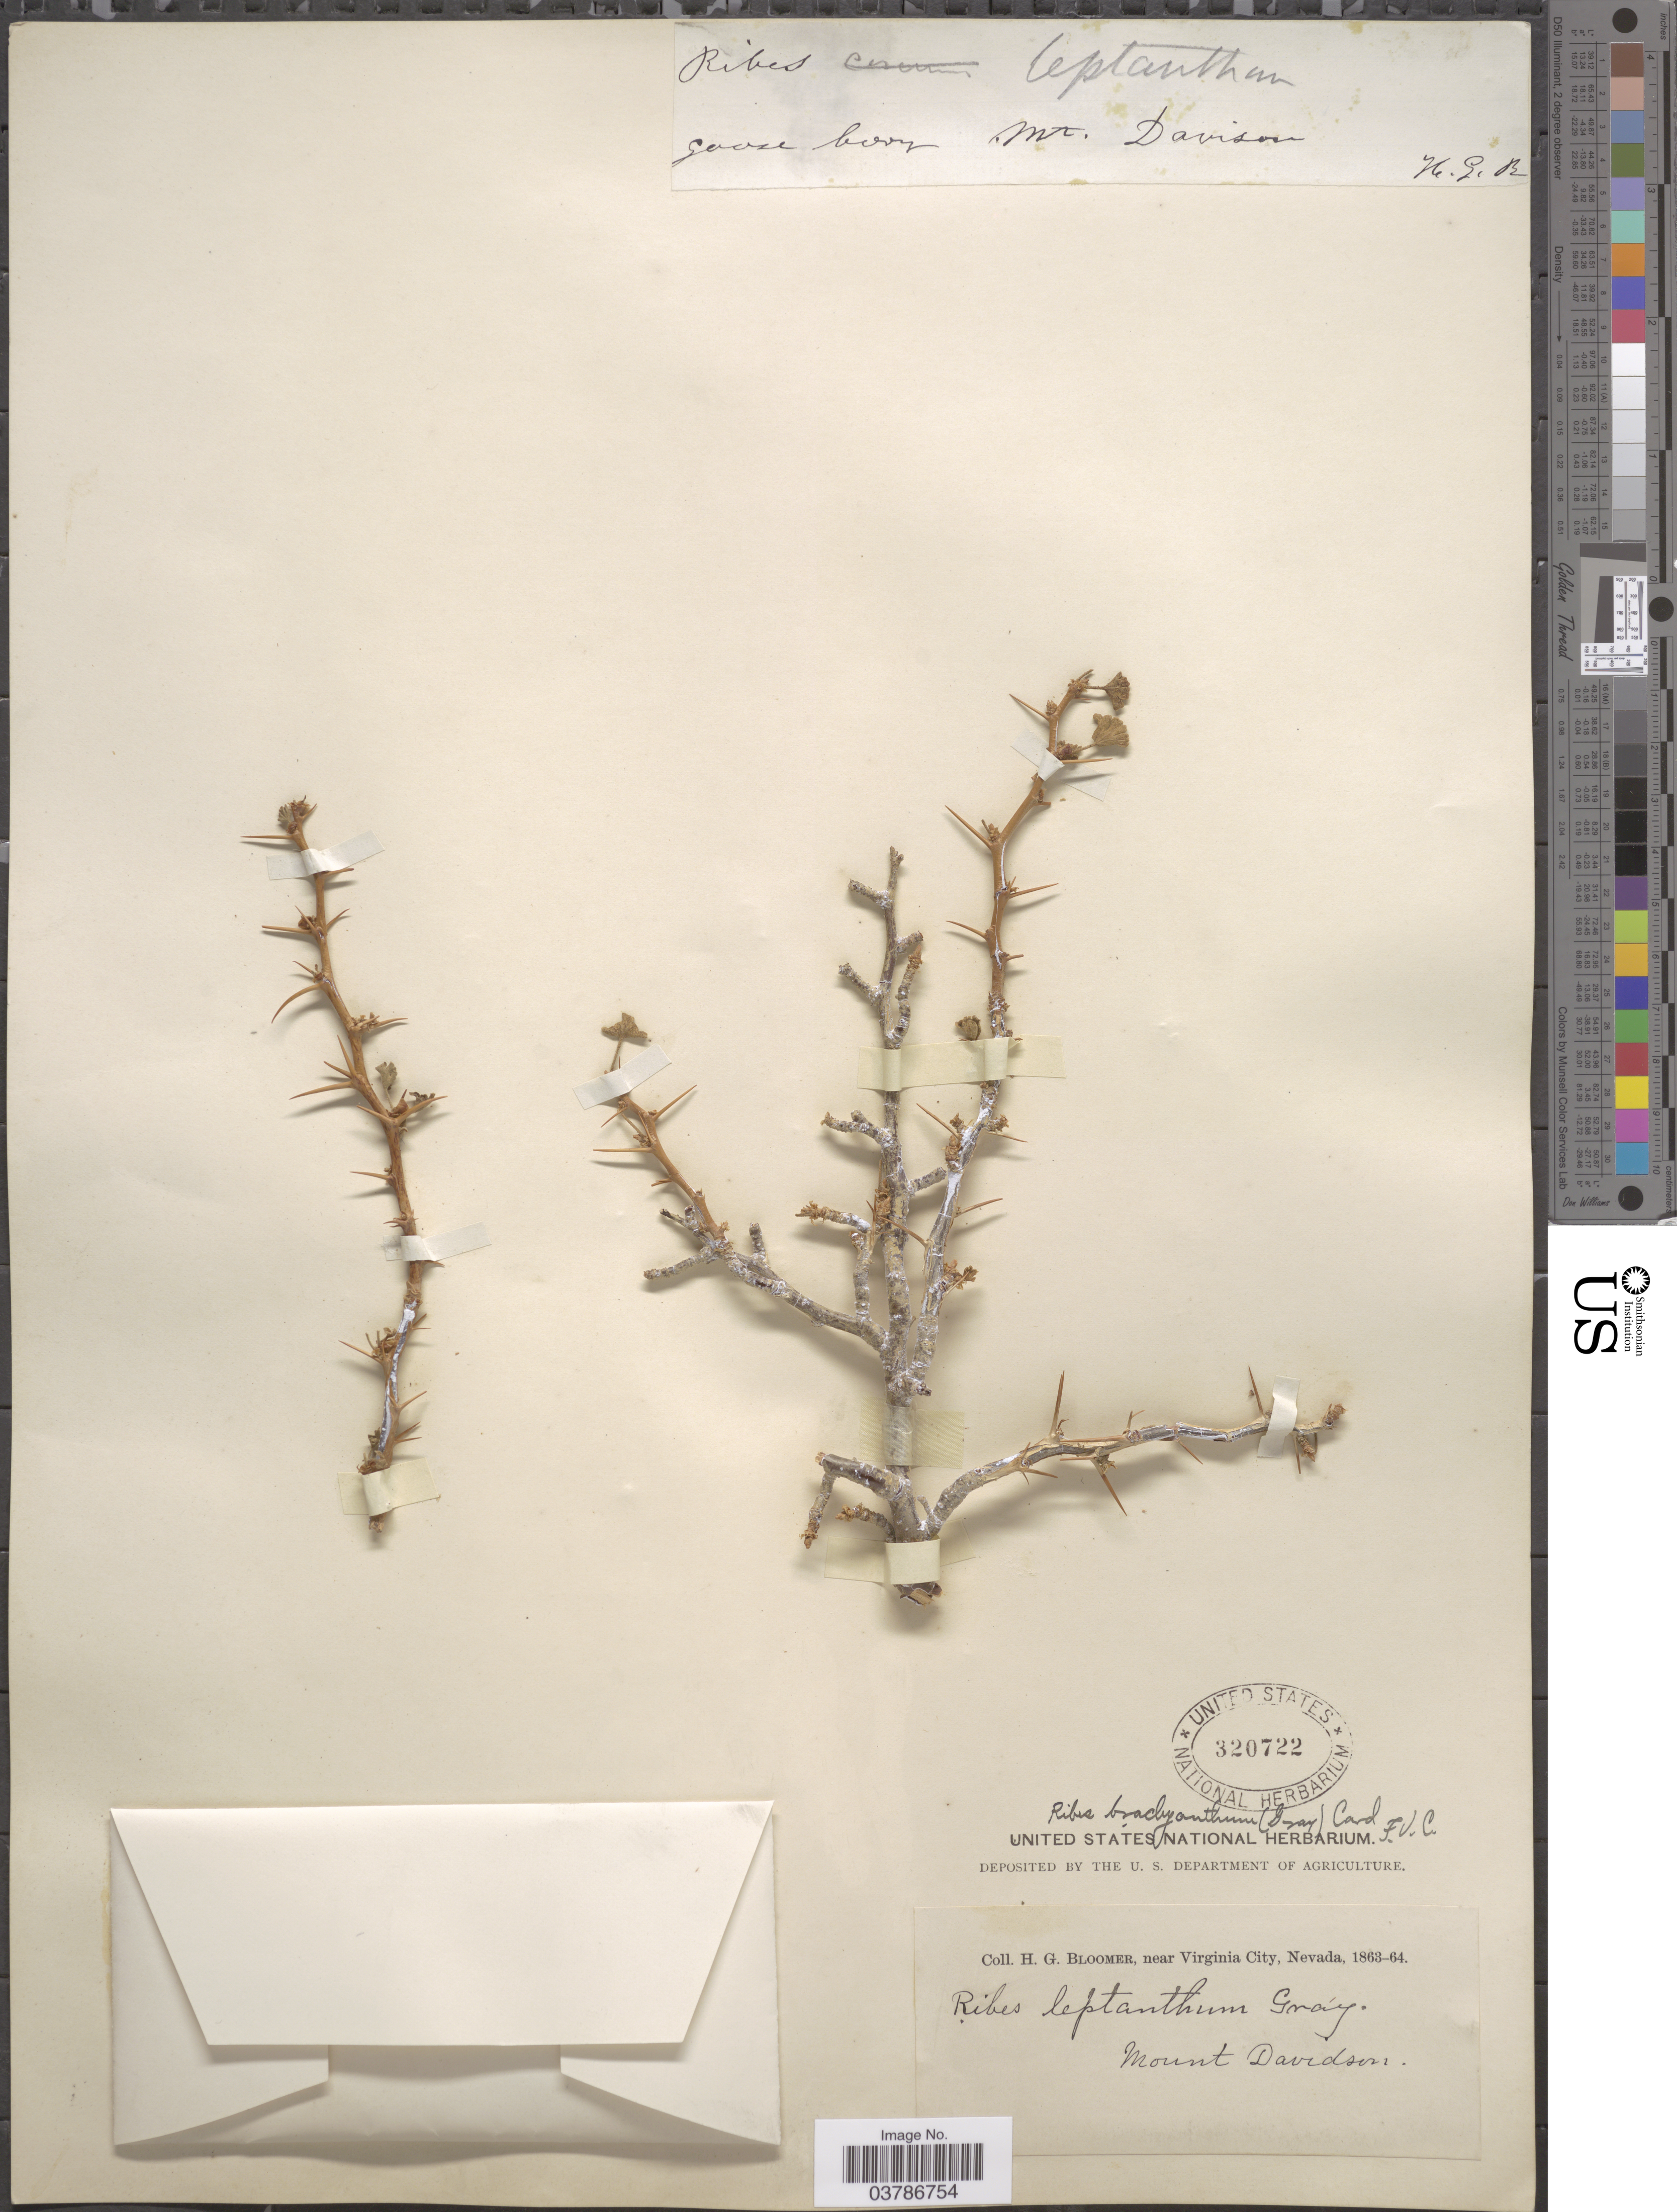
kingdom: Plantae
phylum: Tracheophyta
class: Magnoliopsida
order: Saxifragales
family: Grossulariaceae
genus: Ribes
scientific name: Ribes velutinum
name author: Greene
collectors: H. Bloomer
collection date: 1863/1864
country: United States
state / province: Nevada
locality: Near Virginia City. Mount Davidson.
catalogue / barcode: US 320722